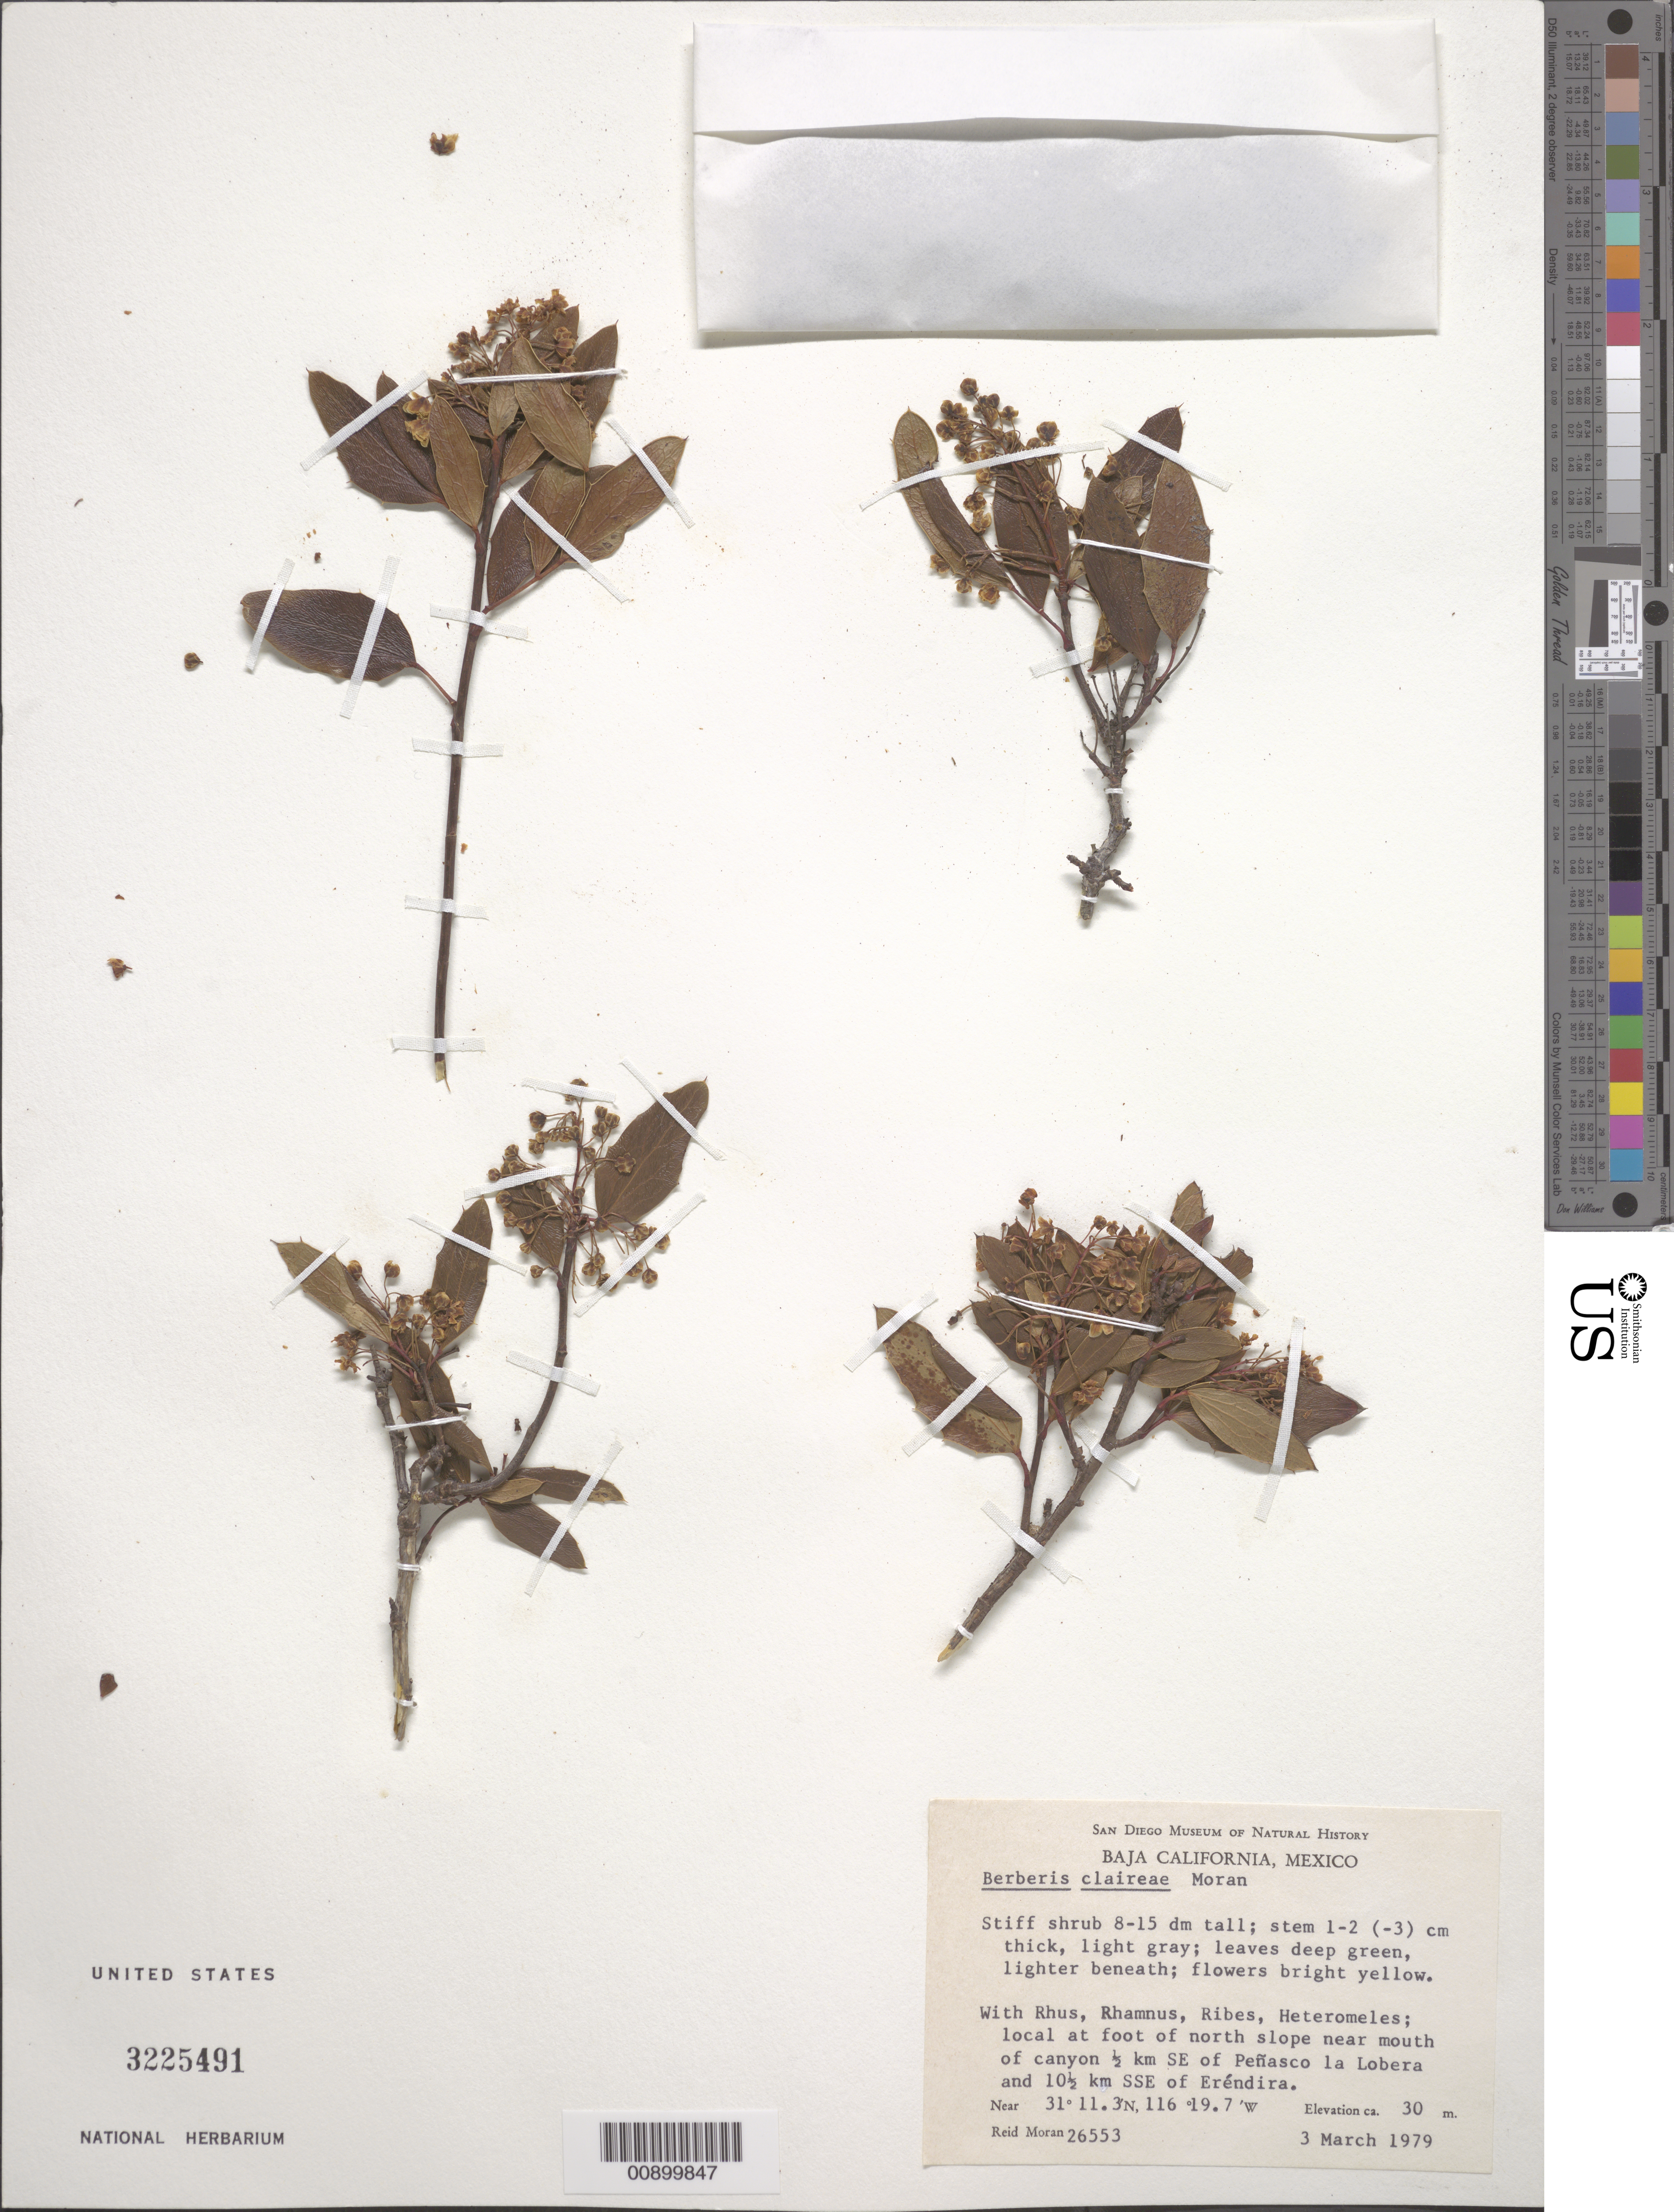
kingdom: Plantae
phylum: Tracheophyta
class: Magnoliopsida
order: Ranunculales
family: Berberidaceae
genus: Mahonia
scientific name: Mahonia claireae Moran, ined.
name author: Moran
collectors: R. V. Moran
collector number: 26553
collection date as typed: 03 Mar 1979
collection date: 1979-03-03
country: Mexico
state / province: Baja California Norte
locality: Near mouth of canyon ½ km SE of Peñasco la Lobera and 10½ km SSE of Eréndira.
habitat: With Rhus, Rhamnus, Ribes, Heteromeles; local at foot of north slope near mouth of canyon.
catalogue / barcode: US 3225491